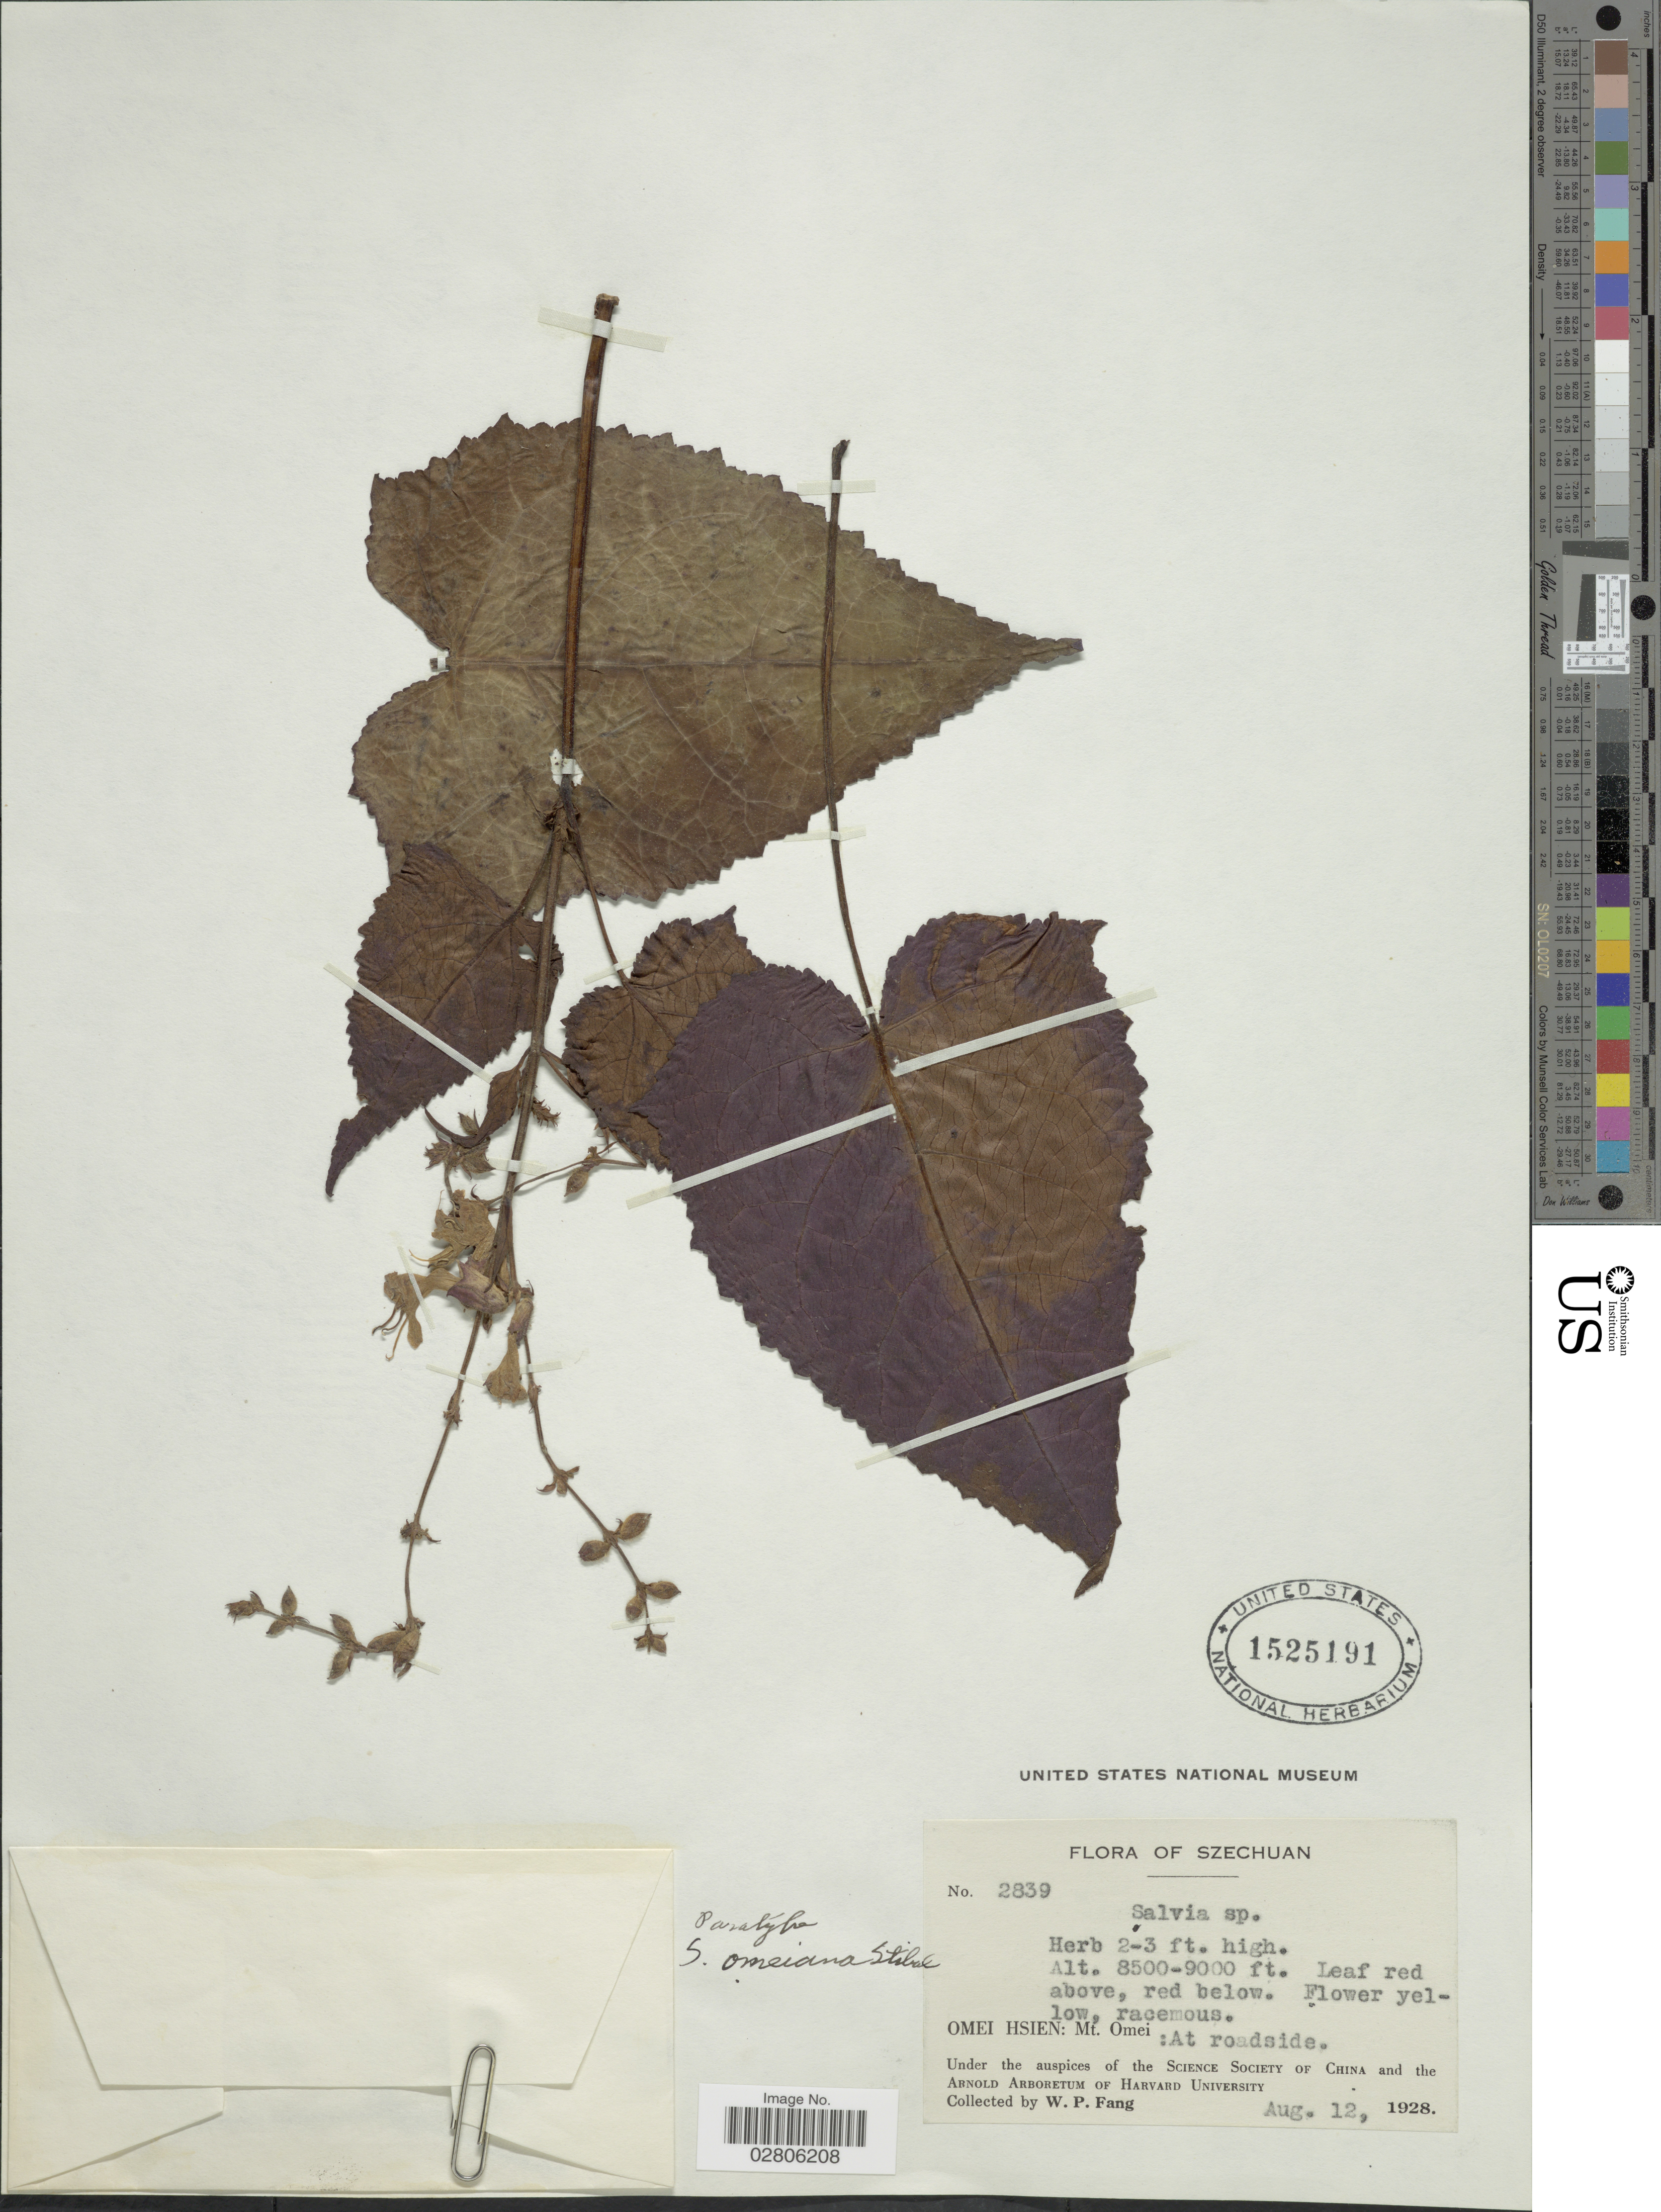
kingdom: Plantae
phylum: Tracheophyta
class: Magnoliopsida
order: Lamiales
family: Lamiaceae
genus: Salvia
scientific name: Salvia omeiana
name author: E. Peter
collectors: W. P. Fang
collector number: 2839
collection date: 1928-08-12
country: China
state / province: Sichuan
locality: Szechuan, Omei Hsien, Mt. Omei, At Roadside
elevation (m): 2591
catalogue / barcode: US 1525191